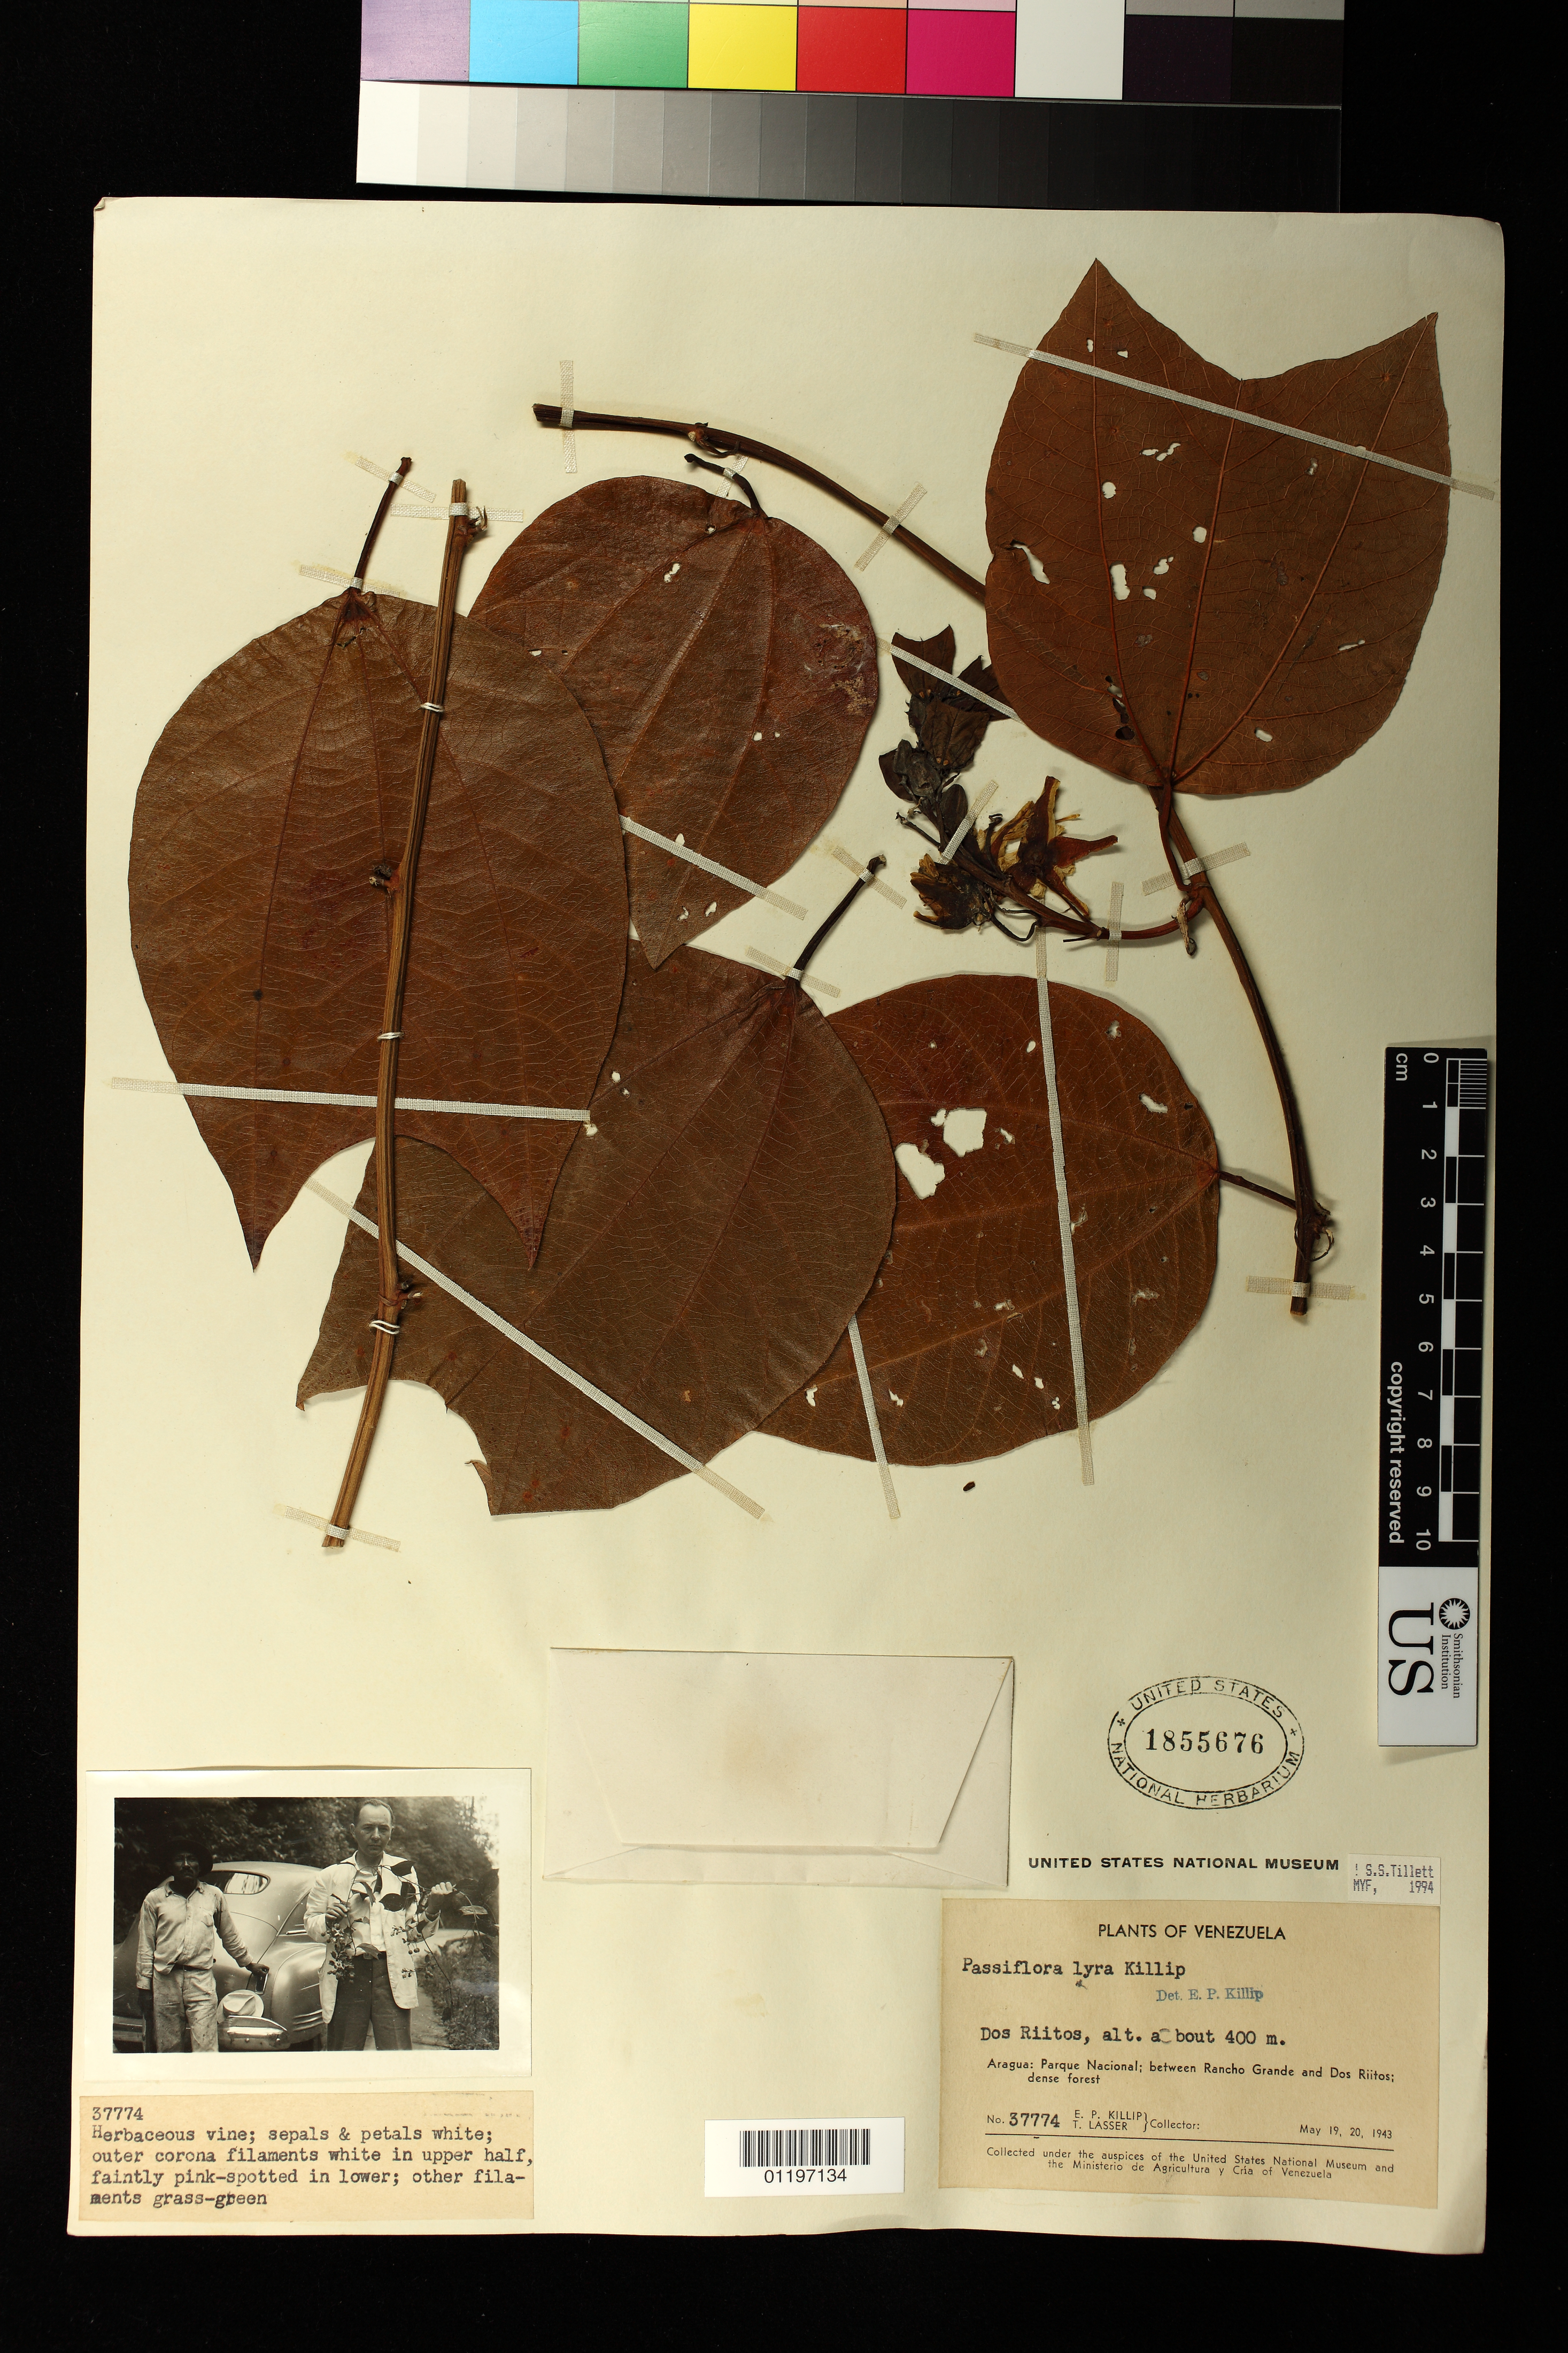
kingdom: Plantae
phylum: Tracheophyta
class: Magnoliopsida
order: Malpighiales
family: Passifloraceae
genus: Passiflora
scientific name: Passiflora ligularis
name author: Juss.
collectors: E. P. Killip & T. Lasser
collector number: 37774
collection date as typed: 19 May 1943 to 20 May 1943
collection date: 1943-05-19/1943-05-20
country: Venezuela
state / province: Aragua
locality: Parque Nacional: between Rancho Grande and Dos Riitos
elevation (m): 400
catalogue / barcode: US 1855676